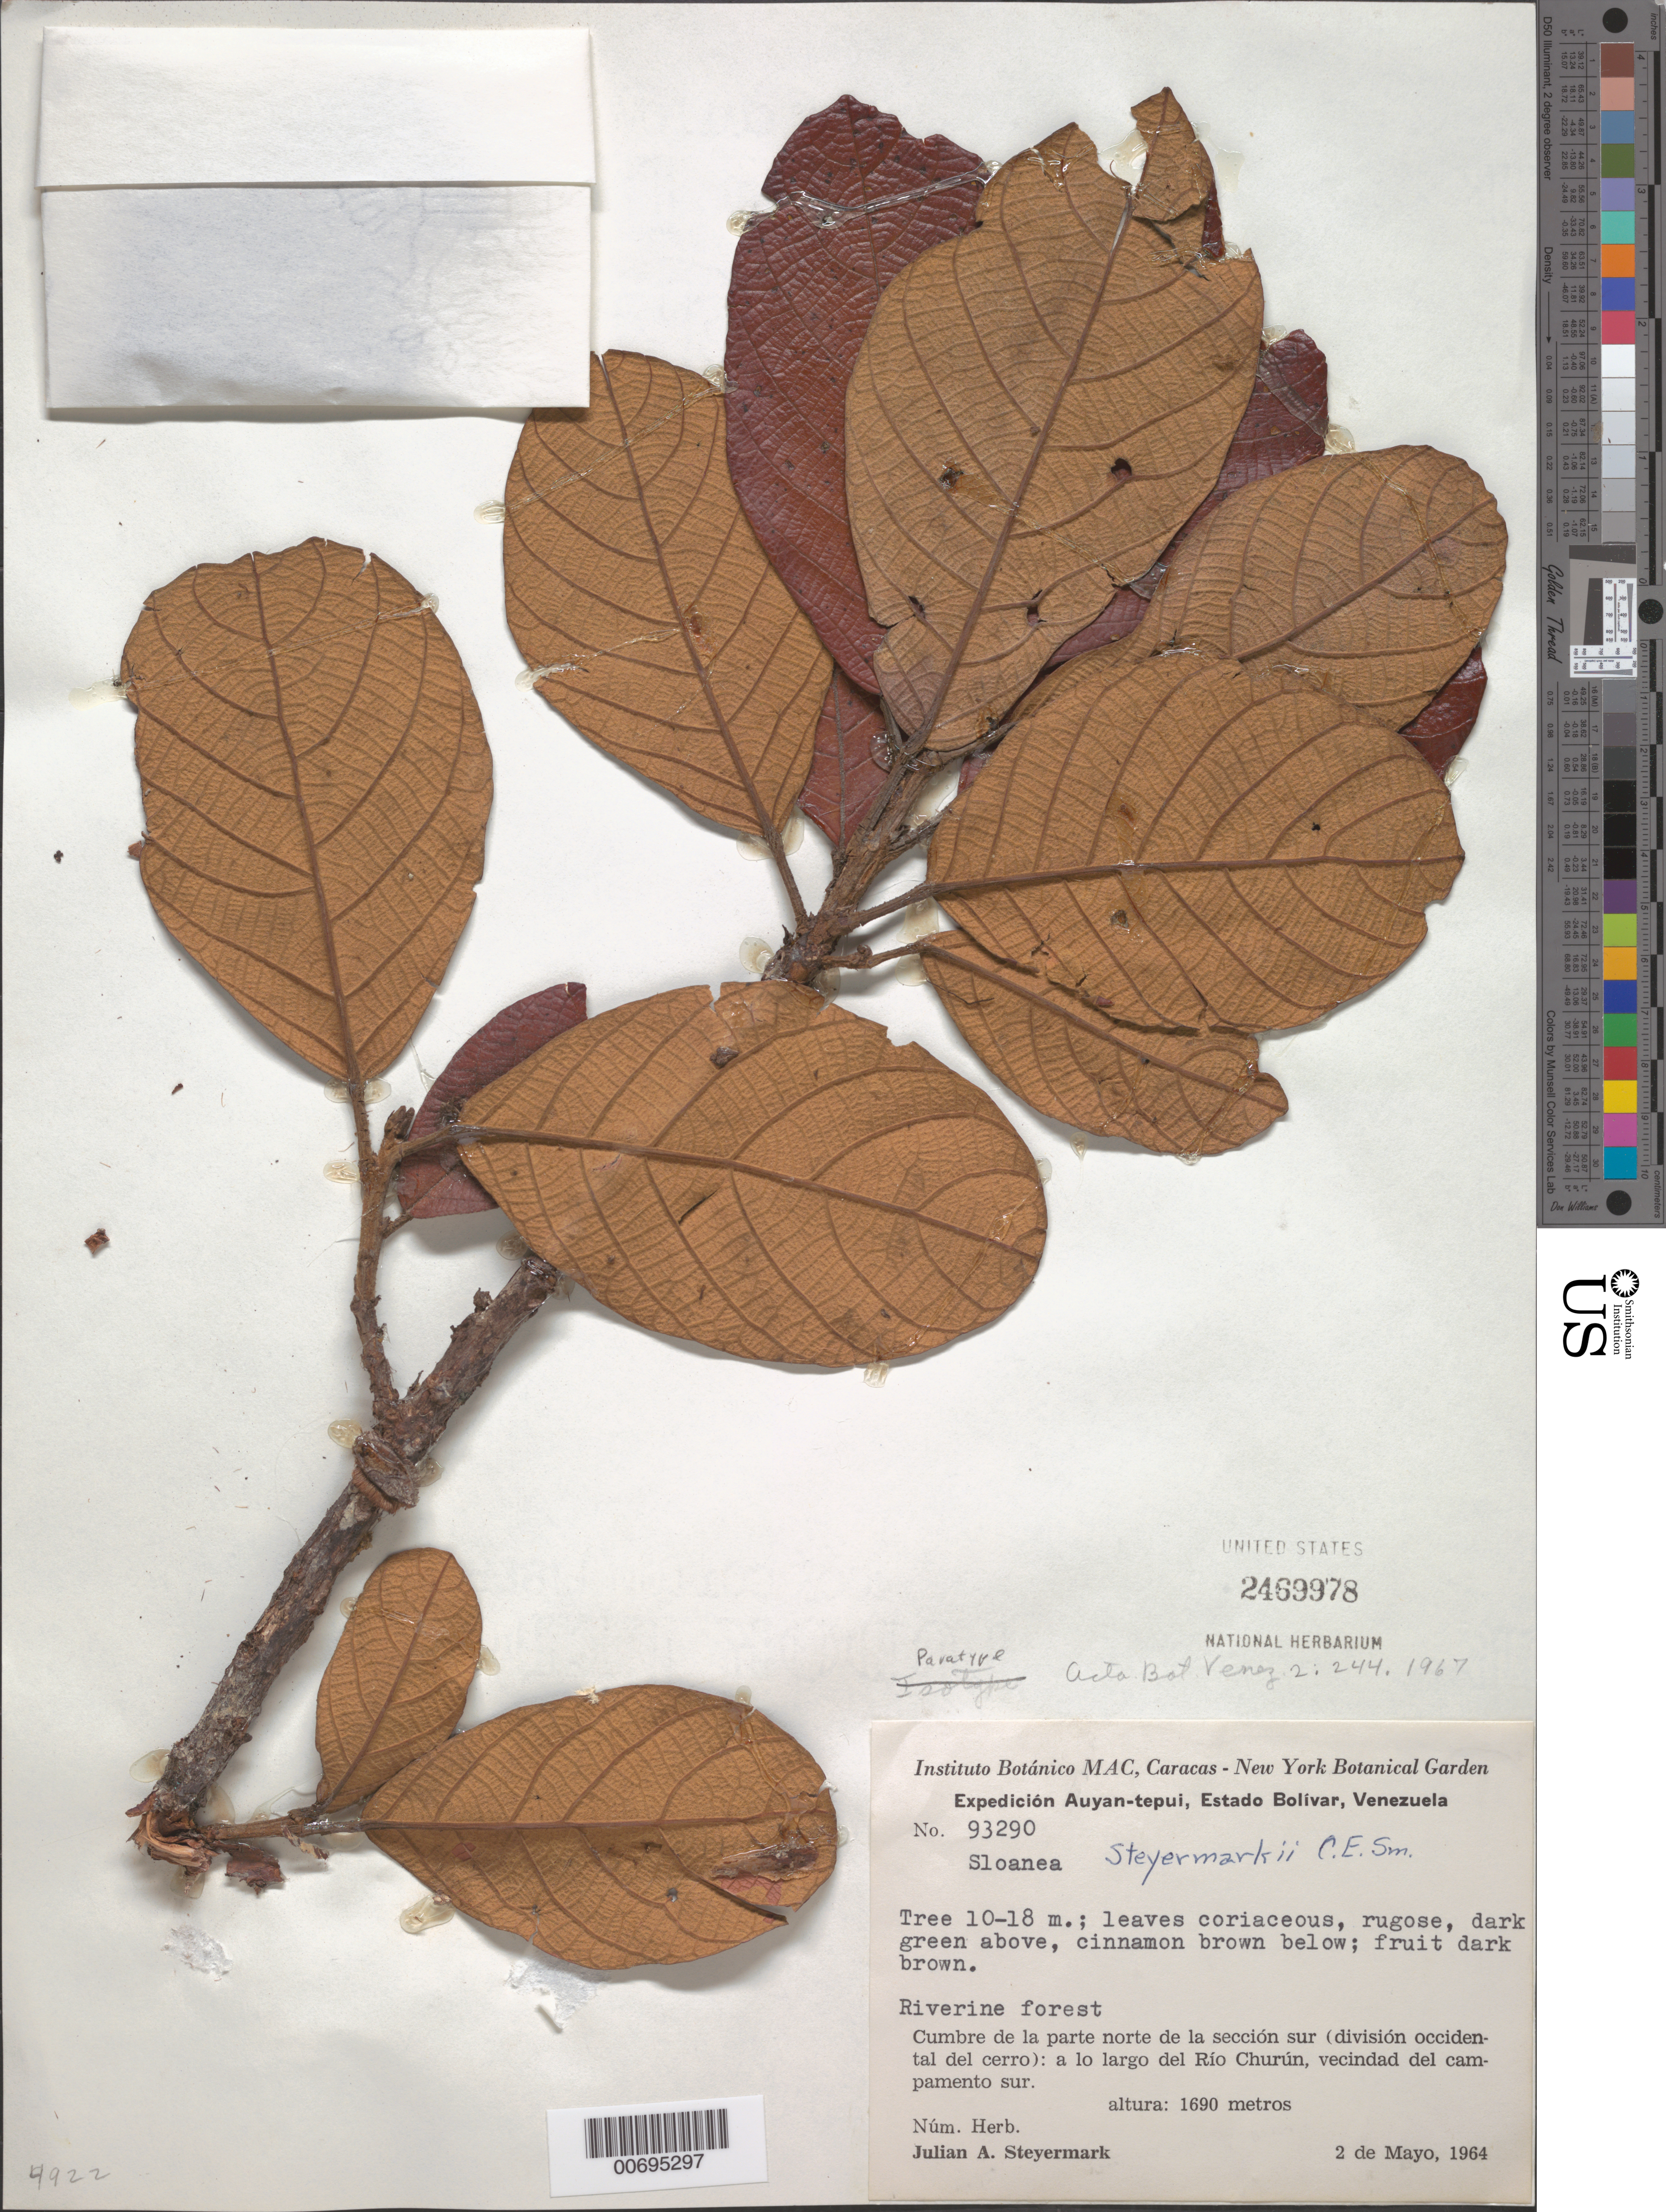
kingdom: Plantae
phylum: Tracheophyta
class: Magnoliopsida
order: Oxalidales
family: Elaeocarpaceae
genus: Sloanea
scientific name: Sloanea steyermarkii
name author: Earle Sm.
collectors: J. Steyermark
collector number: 93290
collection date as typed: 2-May-64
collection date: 1964-05-02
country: Venezuela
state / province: Bolívar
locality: Auyan-tepuí, Río Churún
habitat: Riverine forest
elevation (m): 1690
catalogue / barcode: US 2469978